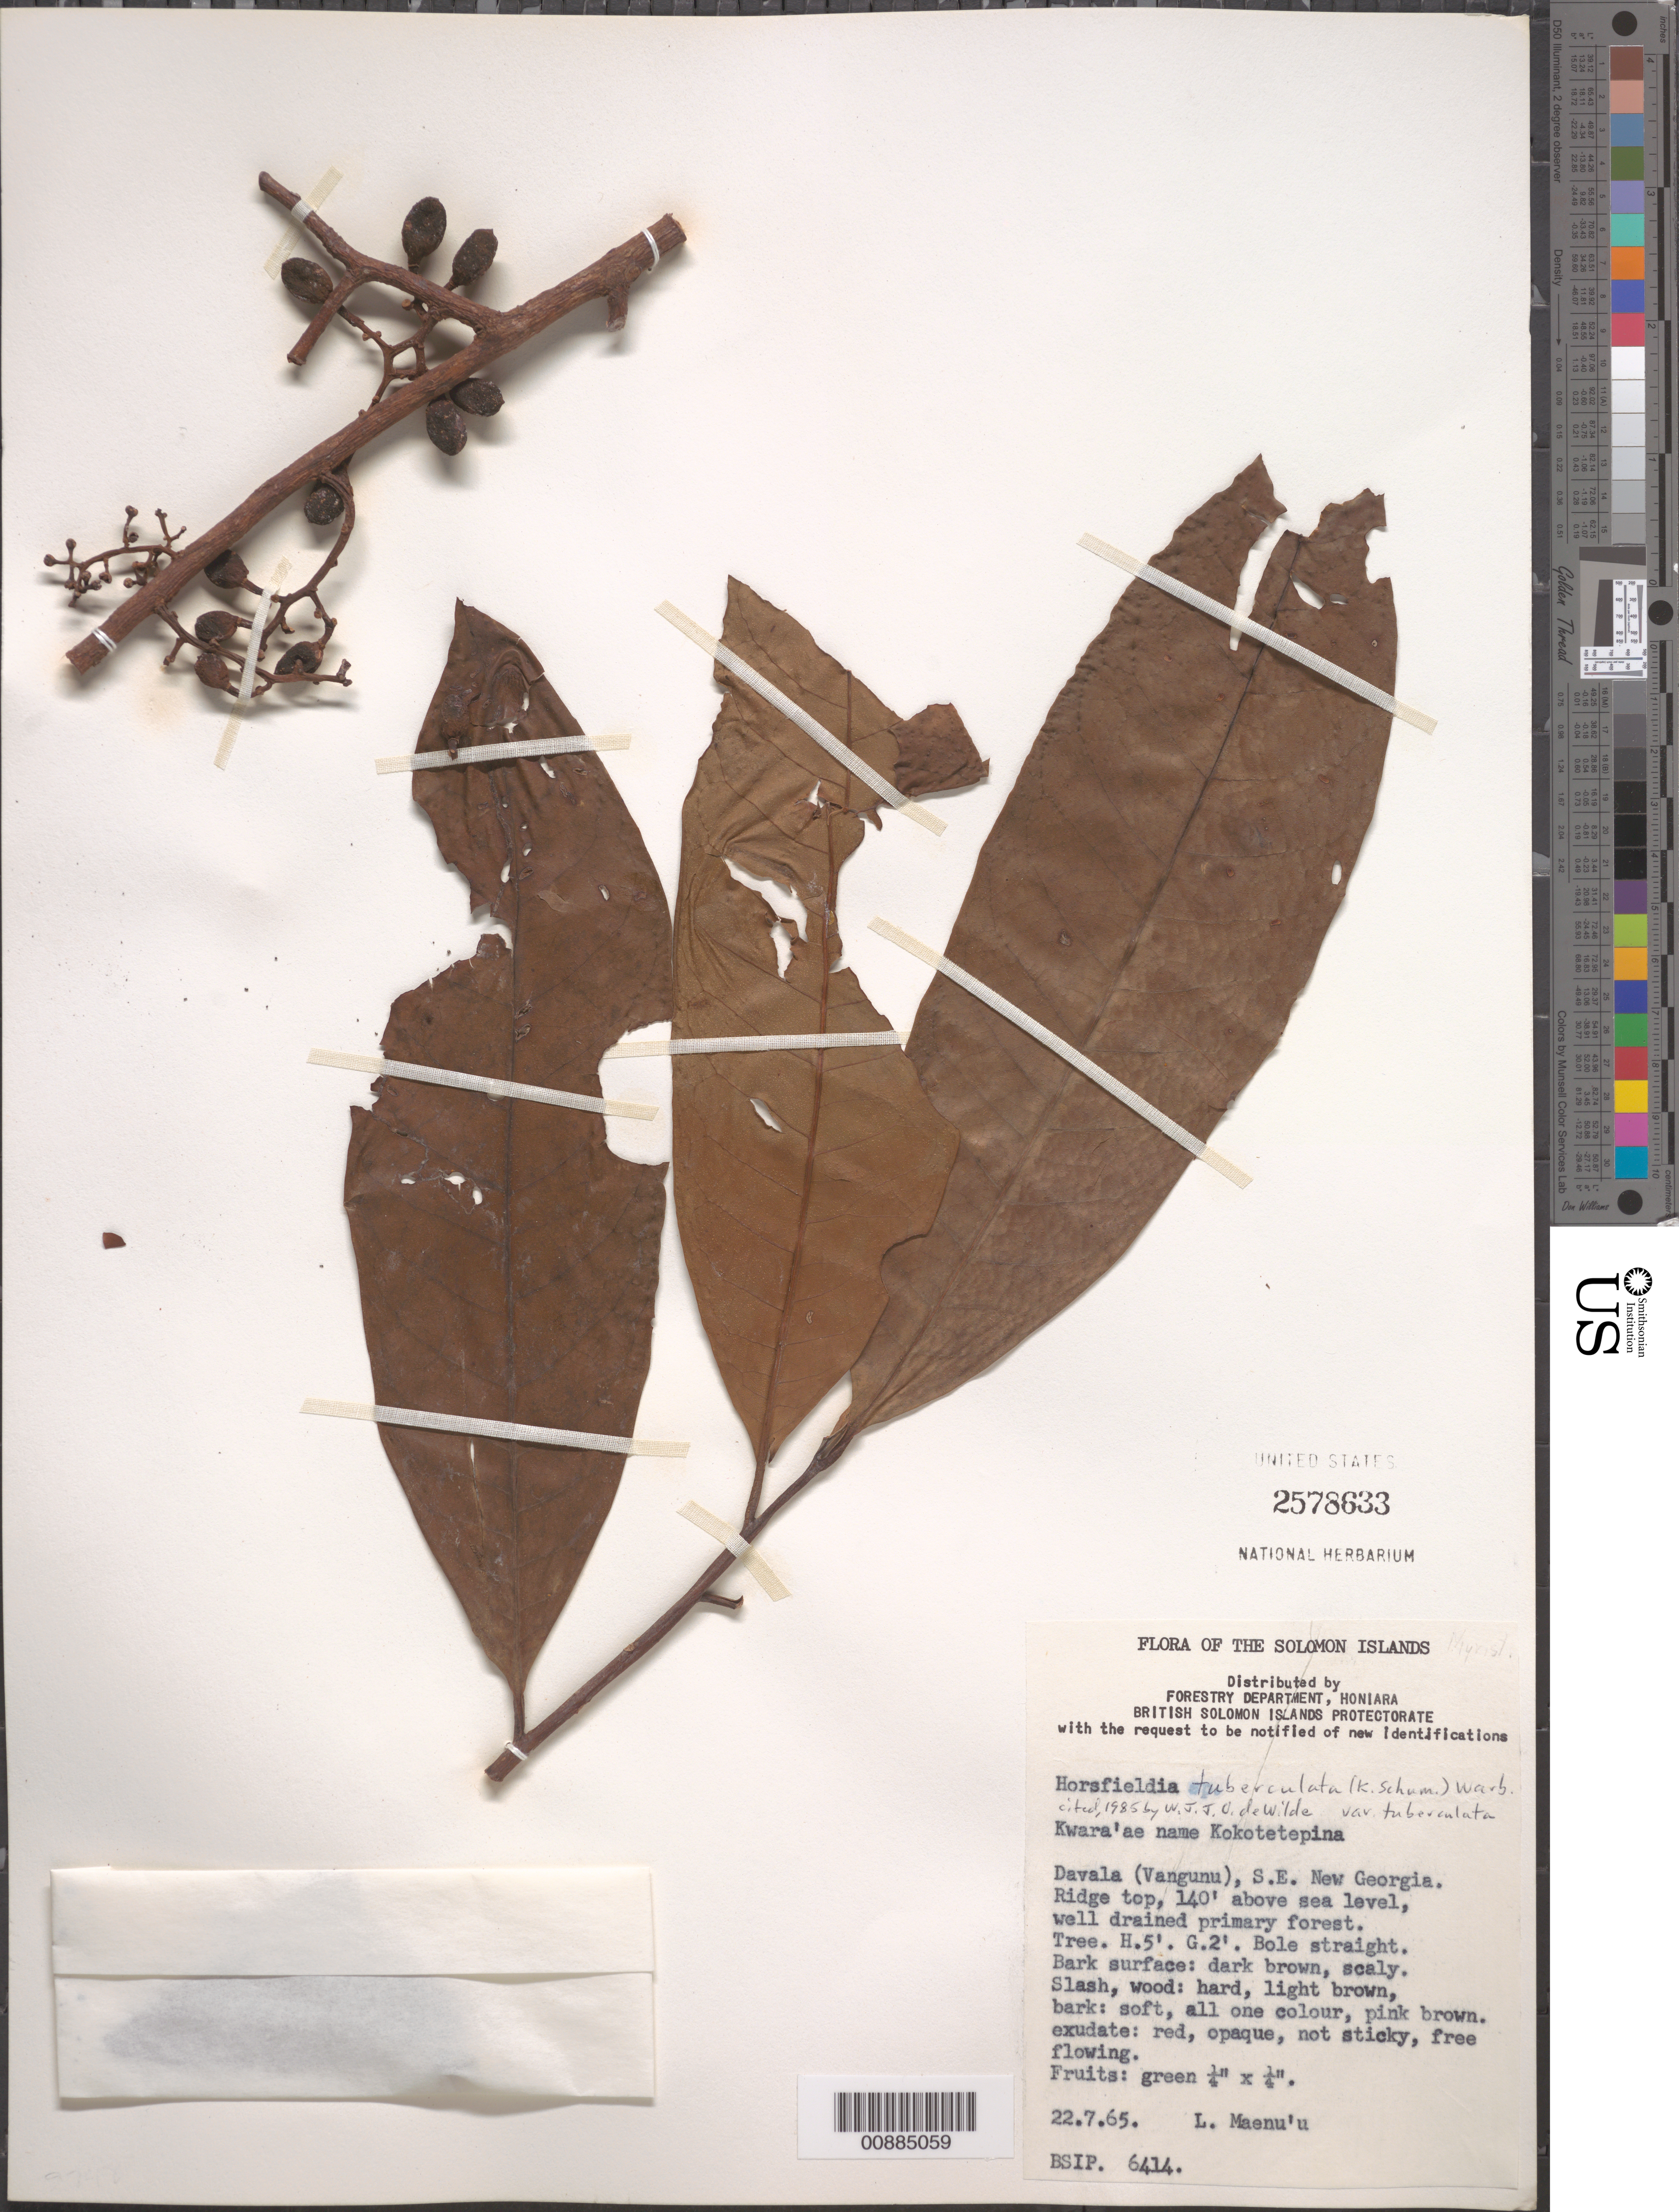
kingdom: Plantae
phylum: Tracheophyta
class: Magnoliopsida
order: Magnoliales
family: Myristicaceae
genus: Horsfieldia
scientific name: Horsfieldia tuberculata var. tuberculata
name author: (K. Schum.) Warb.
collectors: L. Maenu'u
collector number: BSIP 6414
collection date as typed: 22 Jul 1965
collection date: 1965-07-22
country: Solomon Islands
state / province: Western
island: Vangunu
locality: Davala (Vangunu)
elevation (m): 43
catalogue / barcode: US 2578633